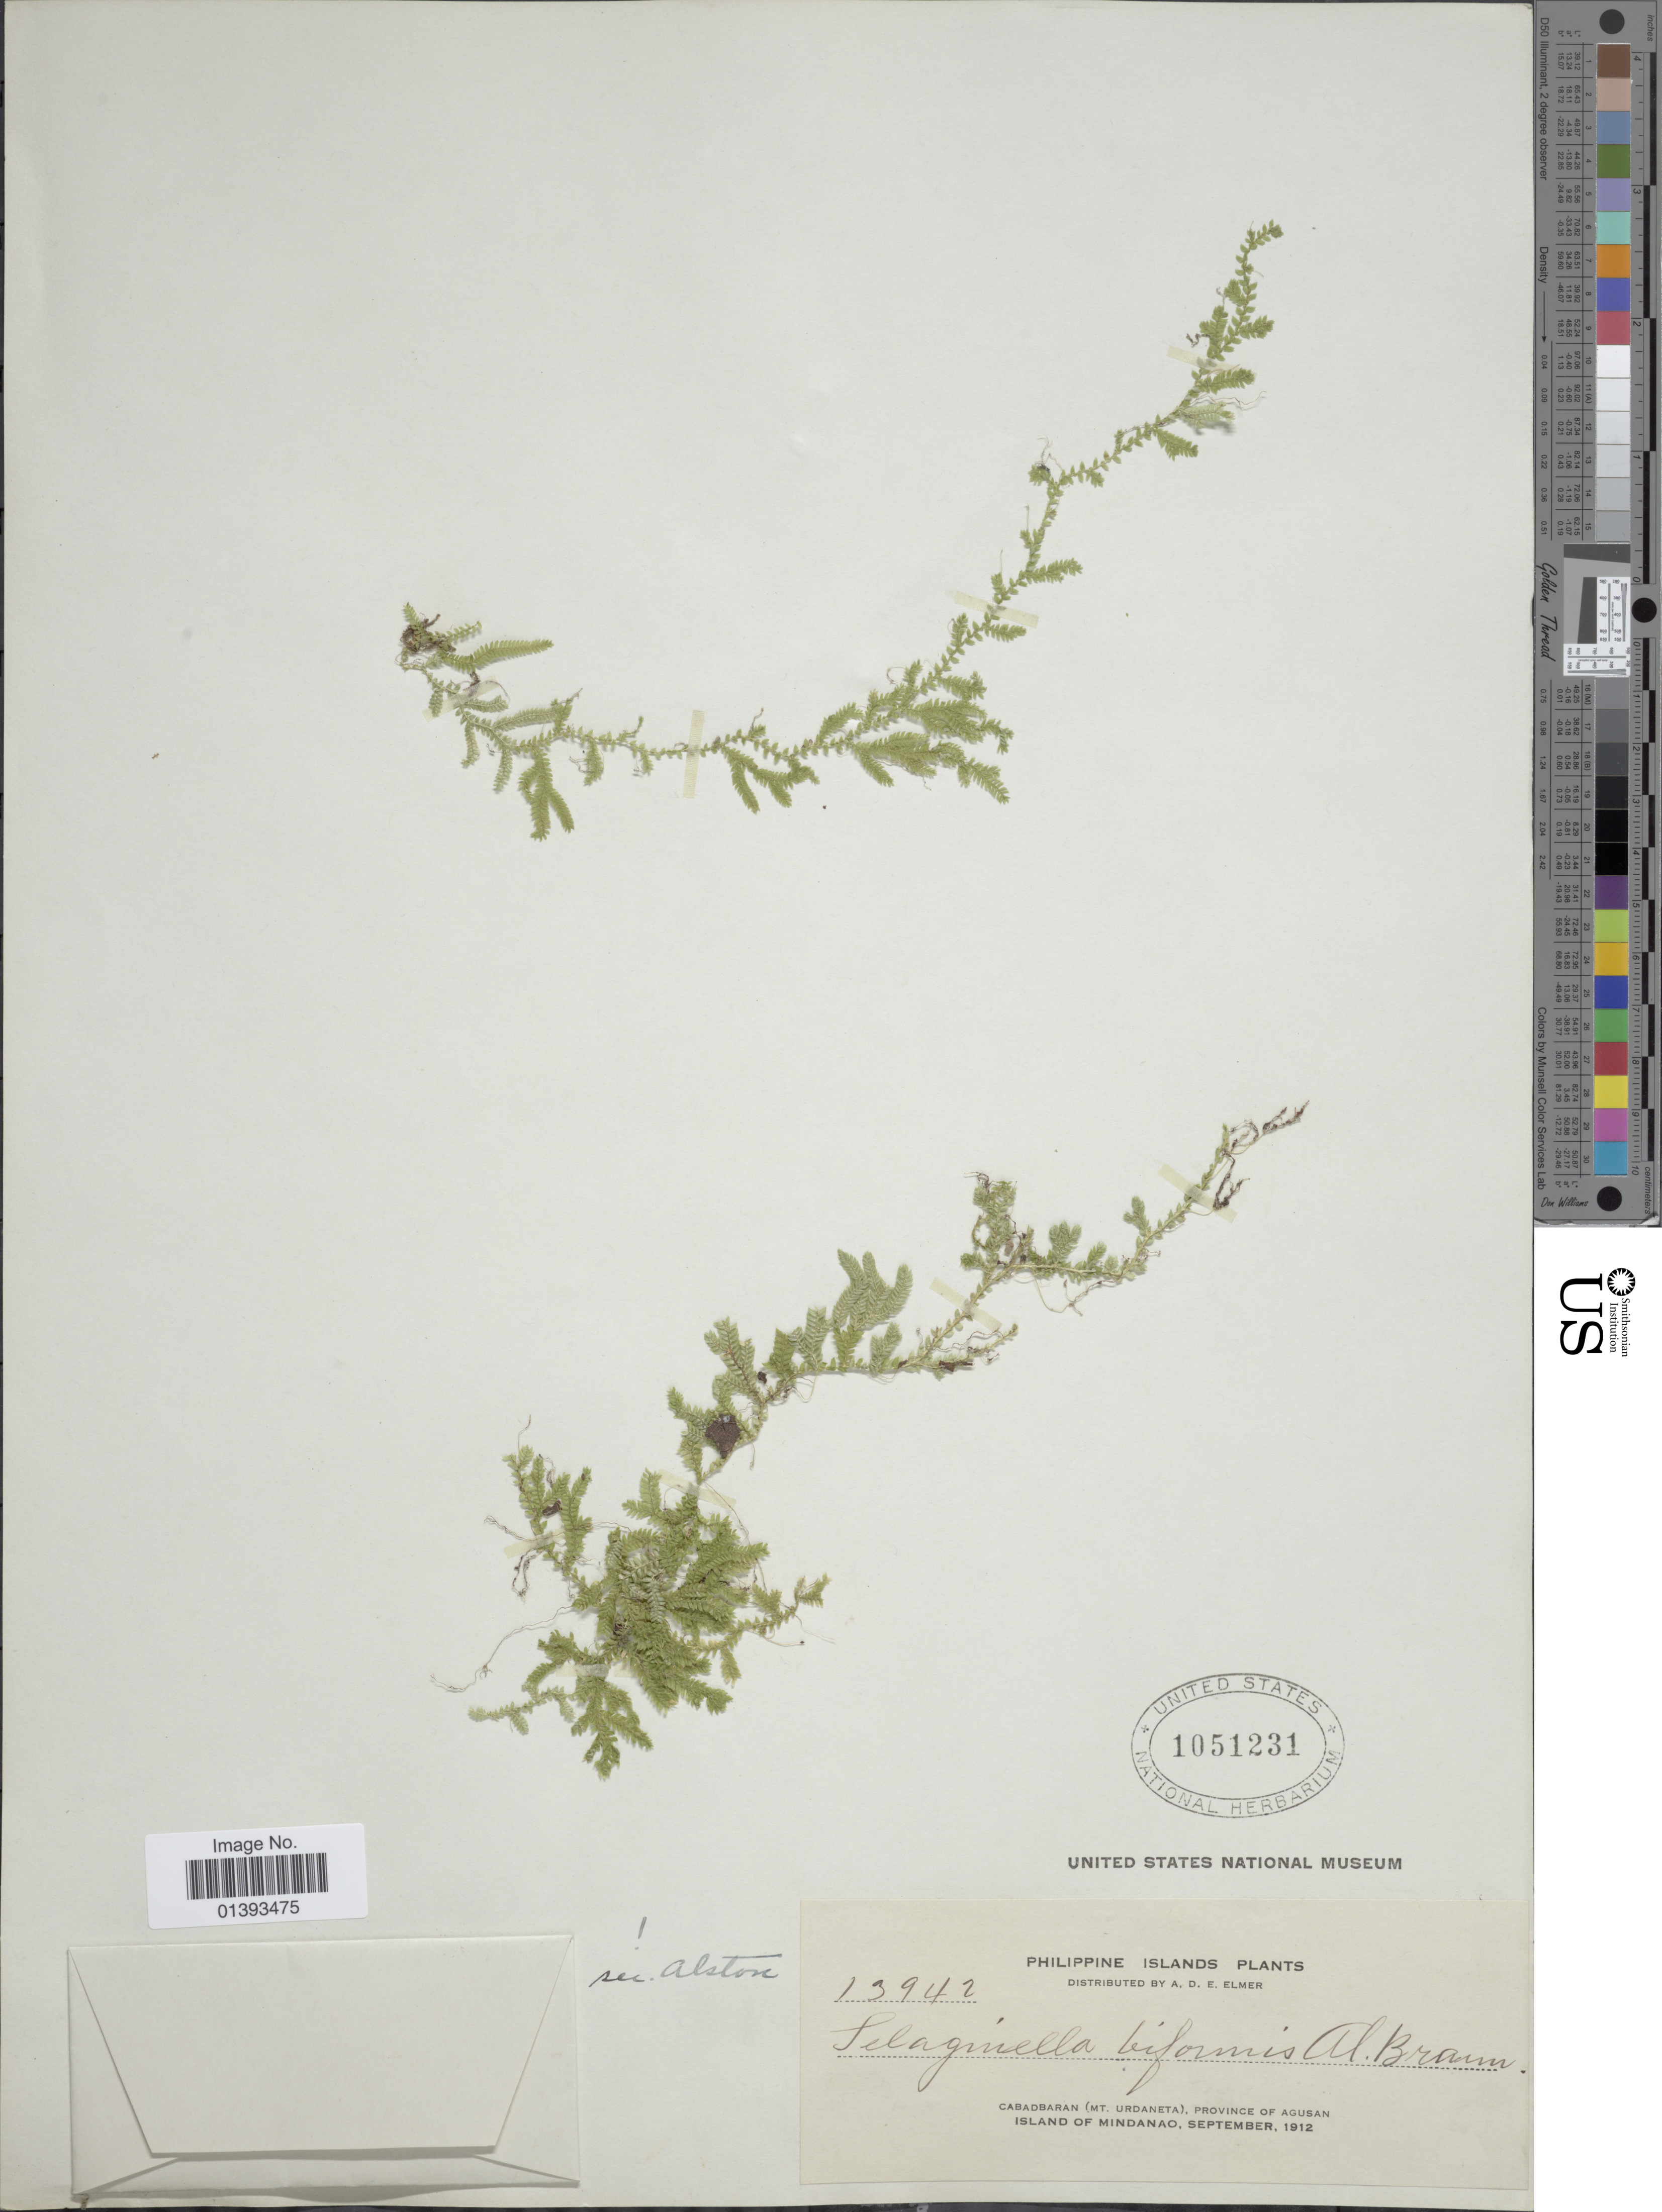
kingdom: Plantae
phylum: Tracheophyta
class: Lycopodiopsida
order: Selaginellales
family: Selaginellaceae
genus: Selaginella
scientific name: Selaginella biformis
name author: A. Braun ex Kuhn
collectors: A. D. E. Elmer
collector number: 13942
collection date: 1912-09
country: Philippines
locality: Cabadbaran(Mt. Urdaneta) province of Agusan, Island of Mindanao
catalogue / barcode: US 1051231